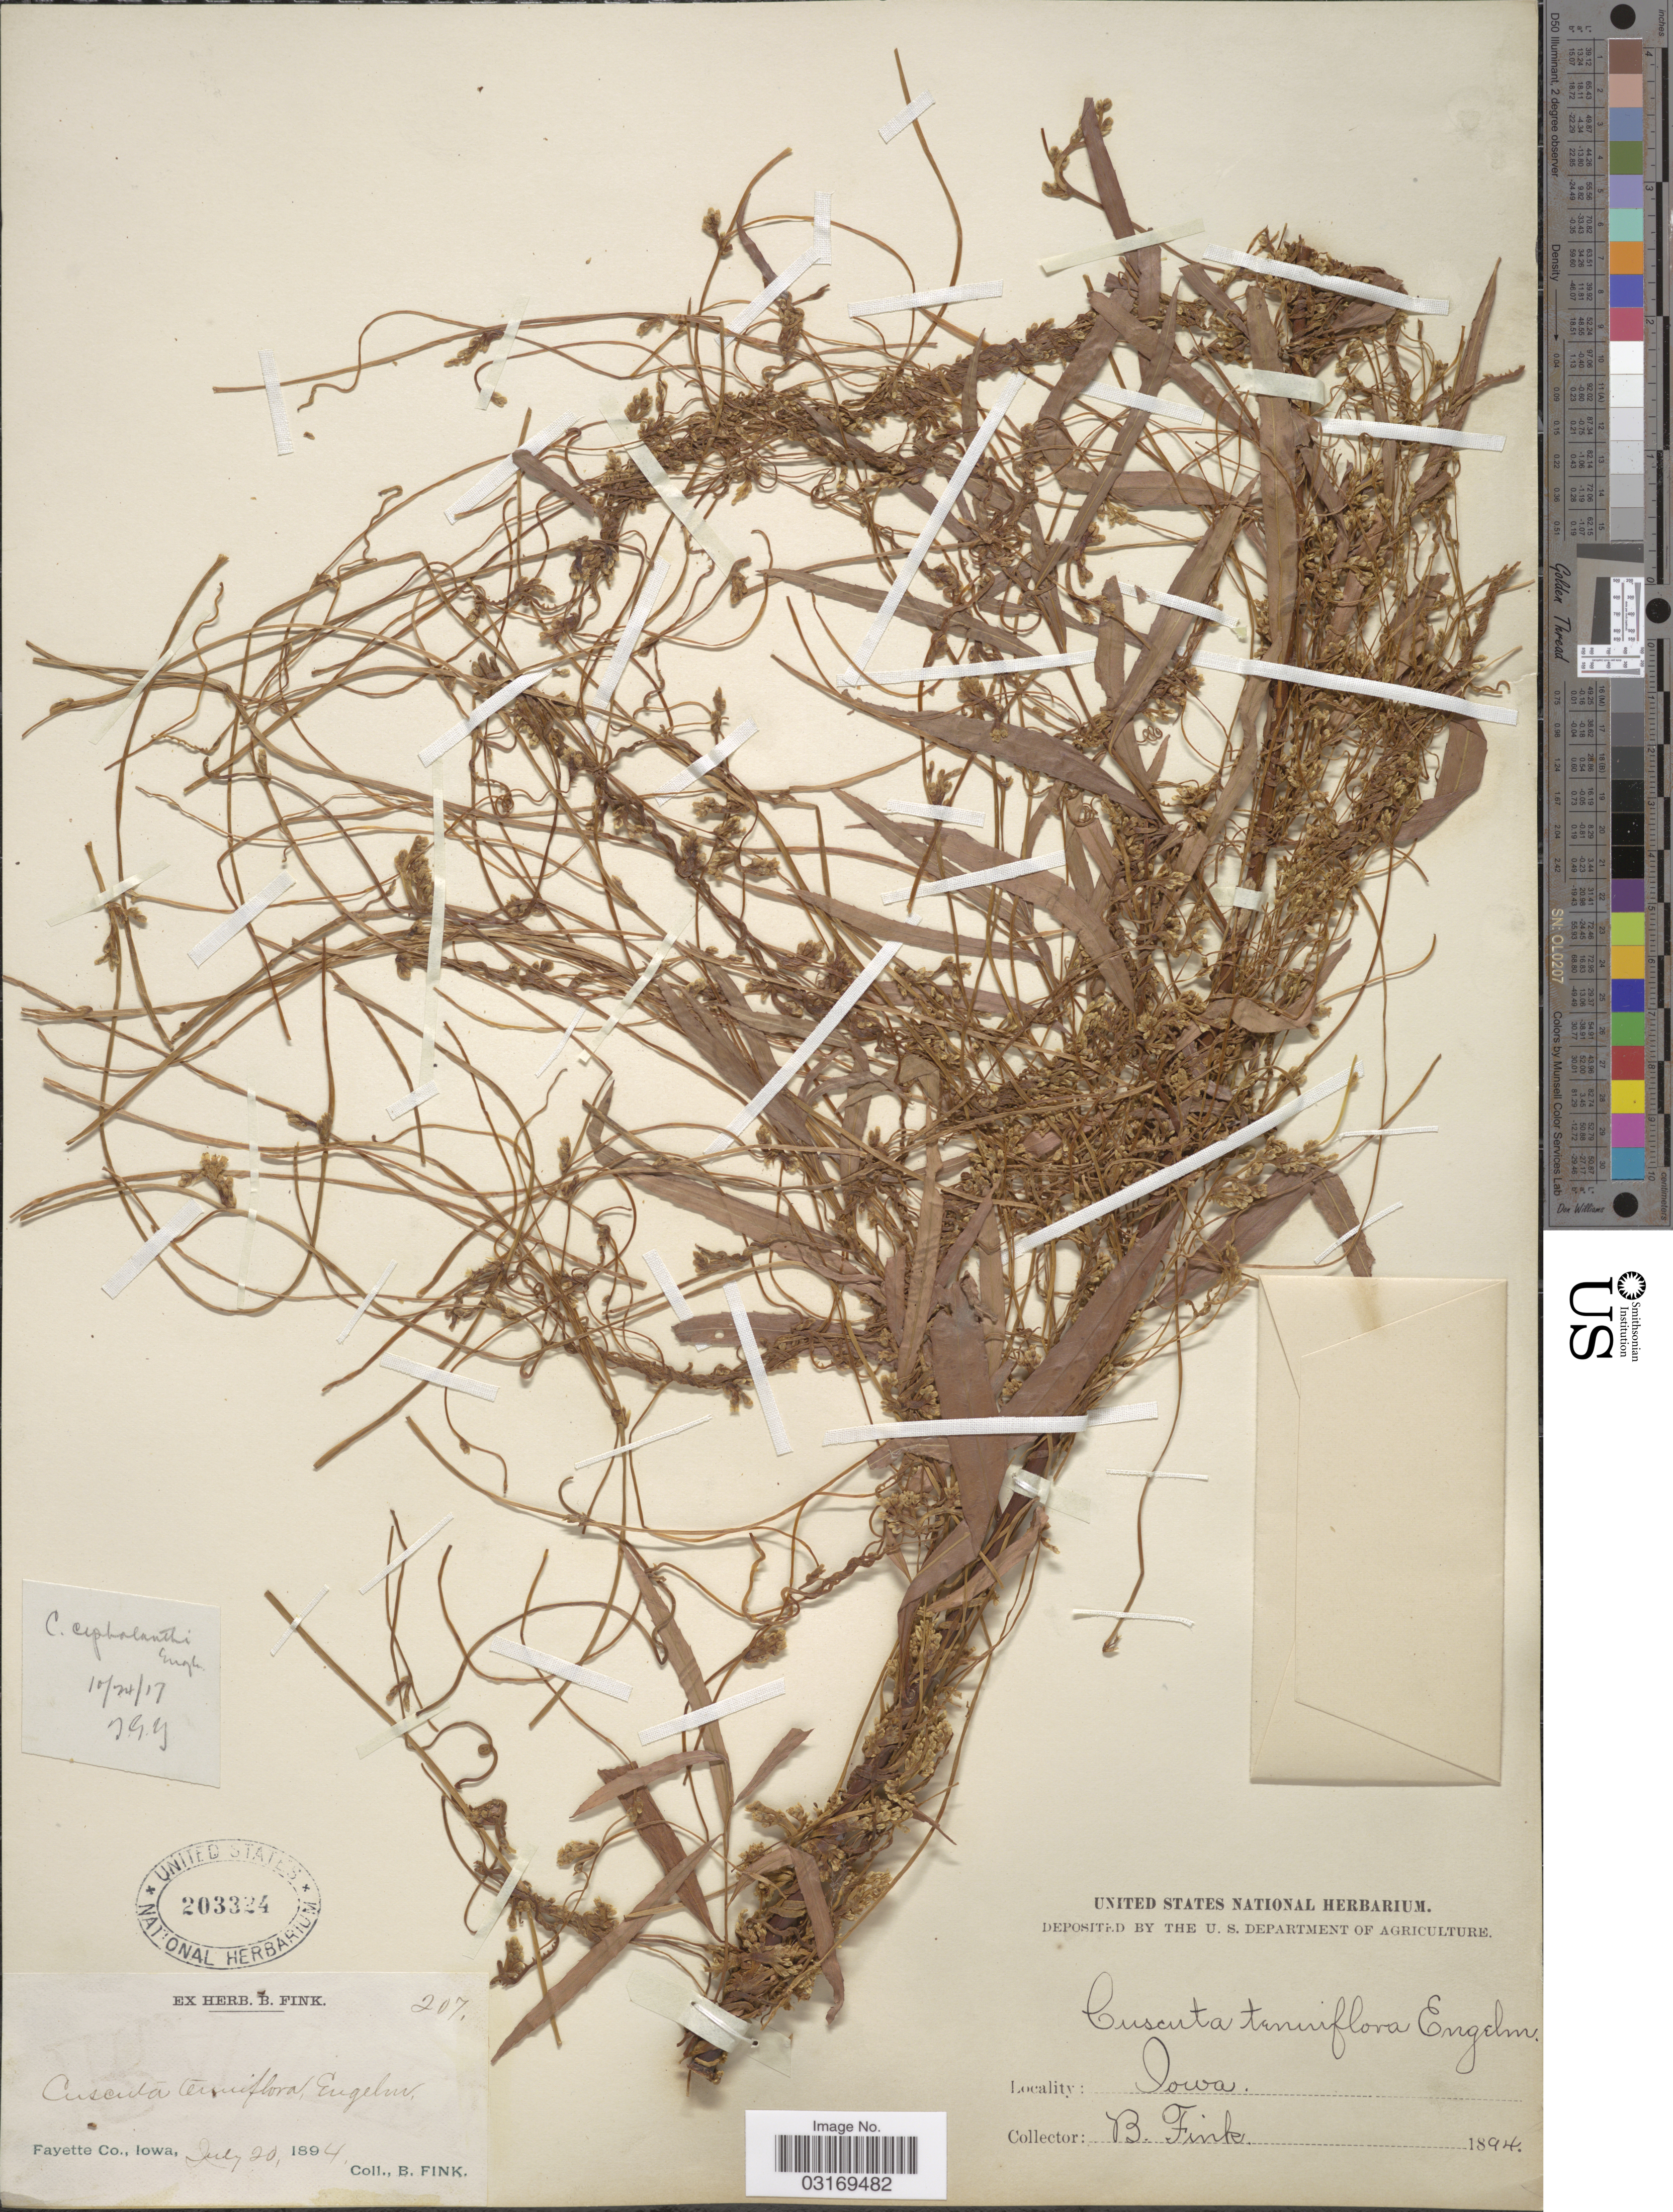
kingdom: Plantae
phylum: Tracheophyta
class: Magnoliopsida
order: Solanales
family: Convolvulaceae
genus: Cuscuta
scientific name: Cuscuta cephalanthi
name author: Engelm.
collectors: B. Fink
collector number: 207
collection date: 1894-07-20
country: United States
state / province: Iowa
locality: Fayette Co.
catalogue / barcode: US 203324